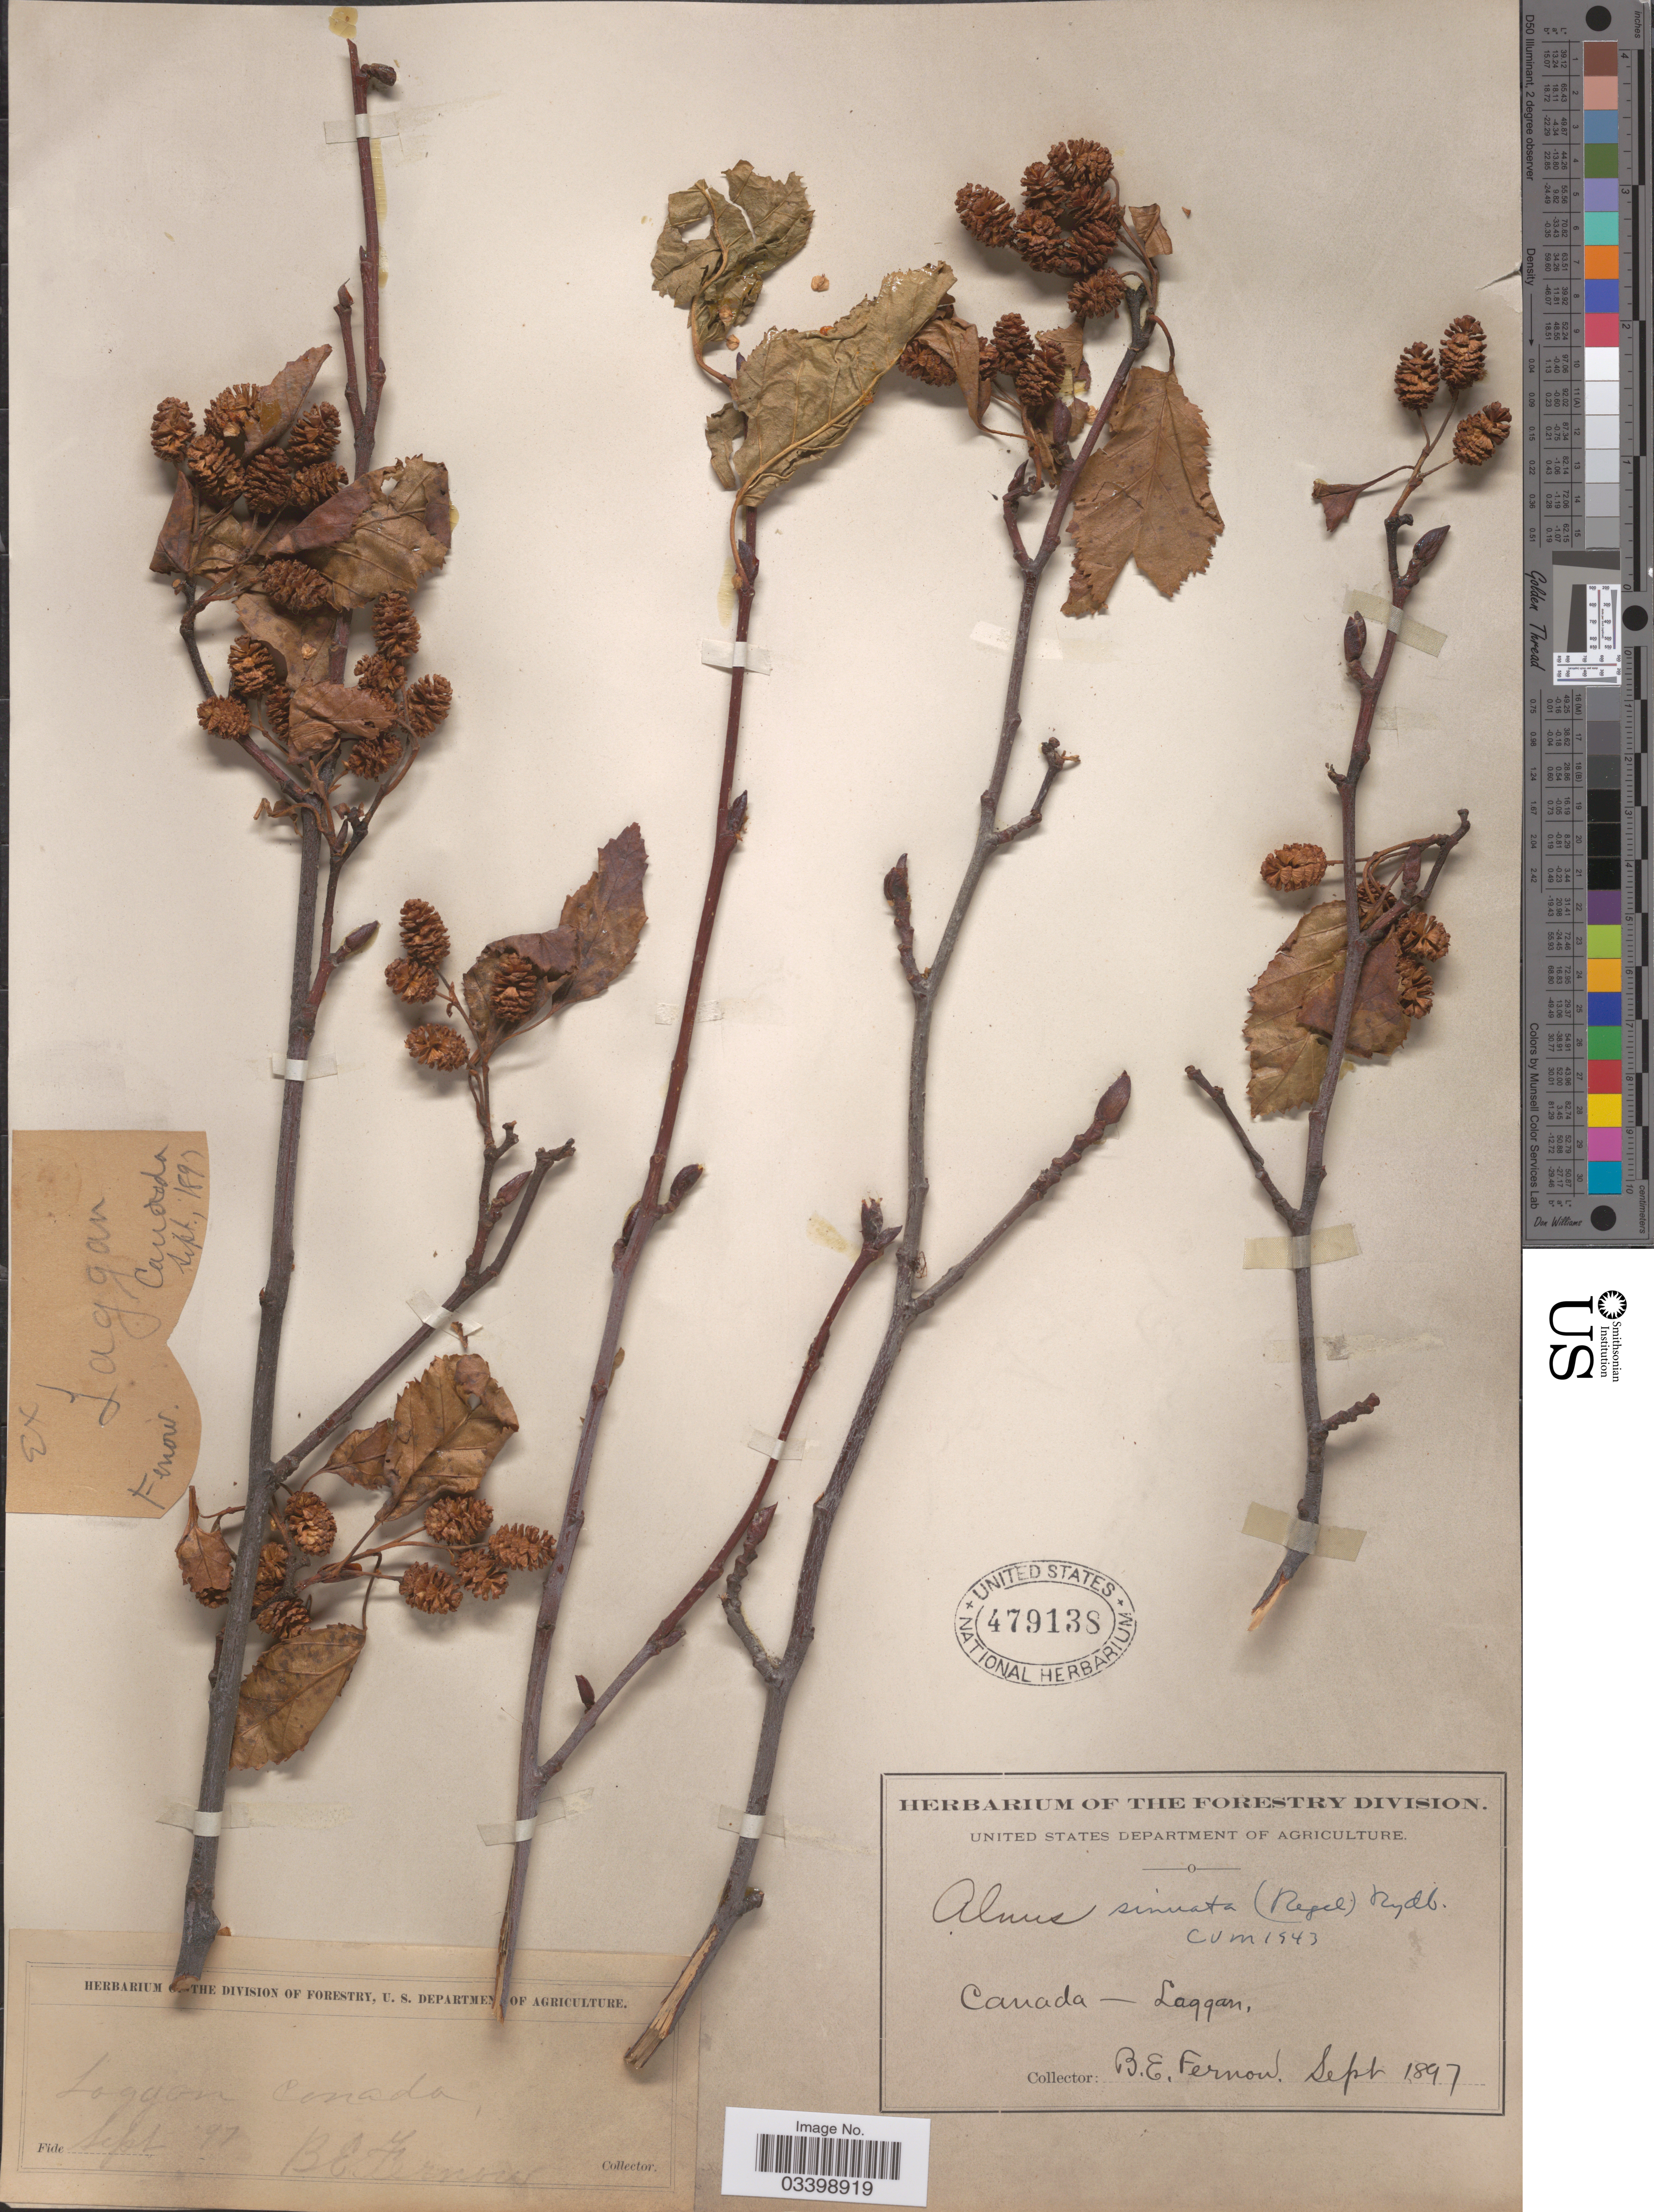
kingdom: Plantae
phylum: Tracheophyta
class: Magnoliopsida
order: Fagales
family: Betulaceae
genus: Alnus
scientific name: Alnus viridis subsp. sinuata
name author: Regel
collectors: B. Fernow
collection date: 1897-09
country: Canada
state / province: Alberta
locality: Laggan. [now Lake Louise, Alberta?]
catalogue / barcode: US 479138